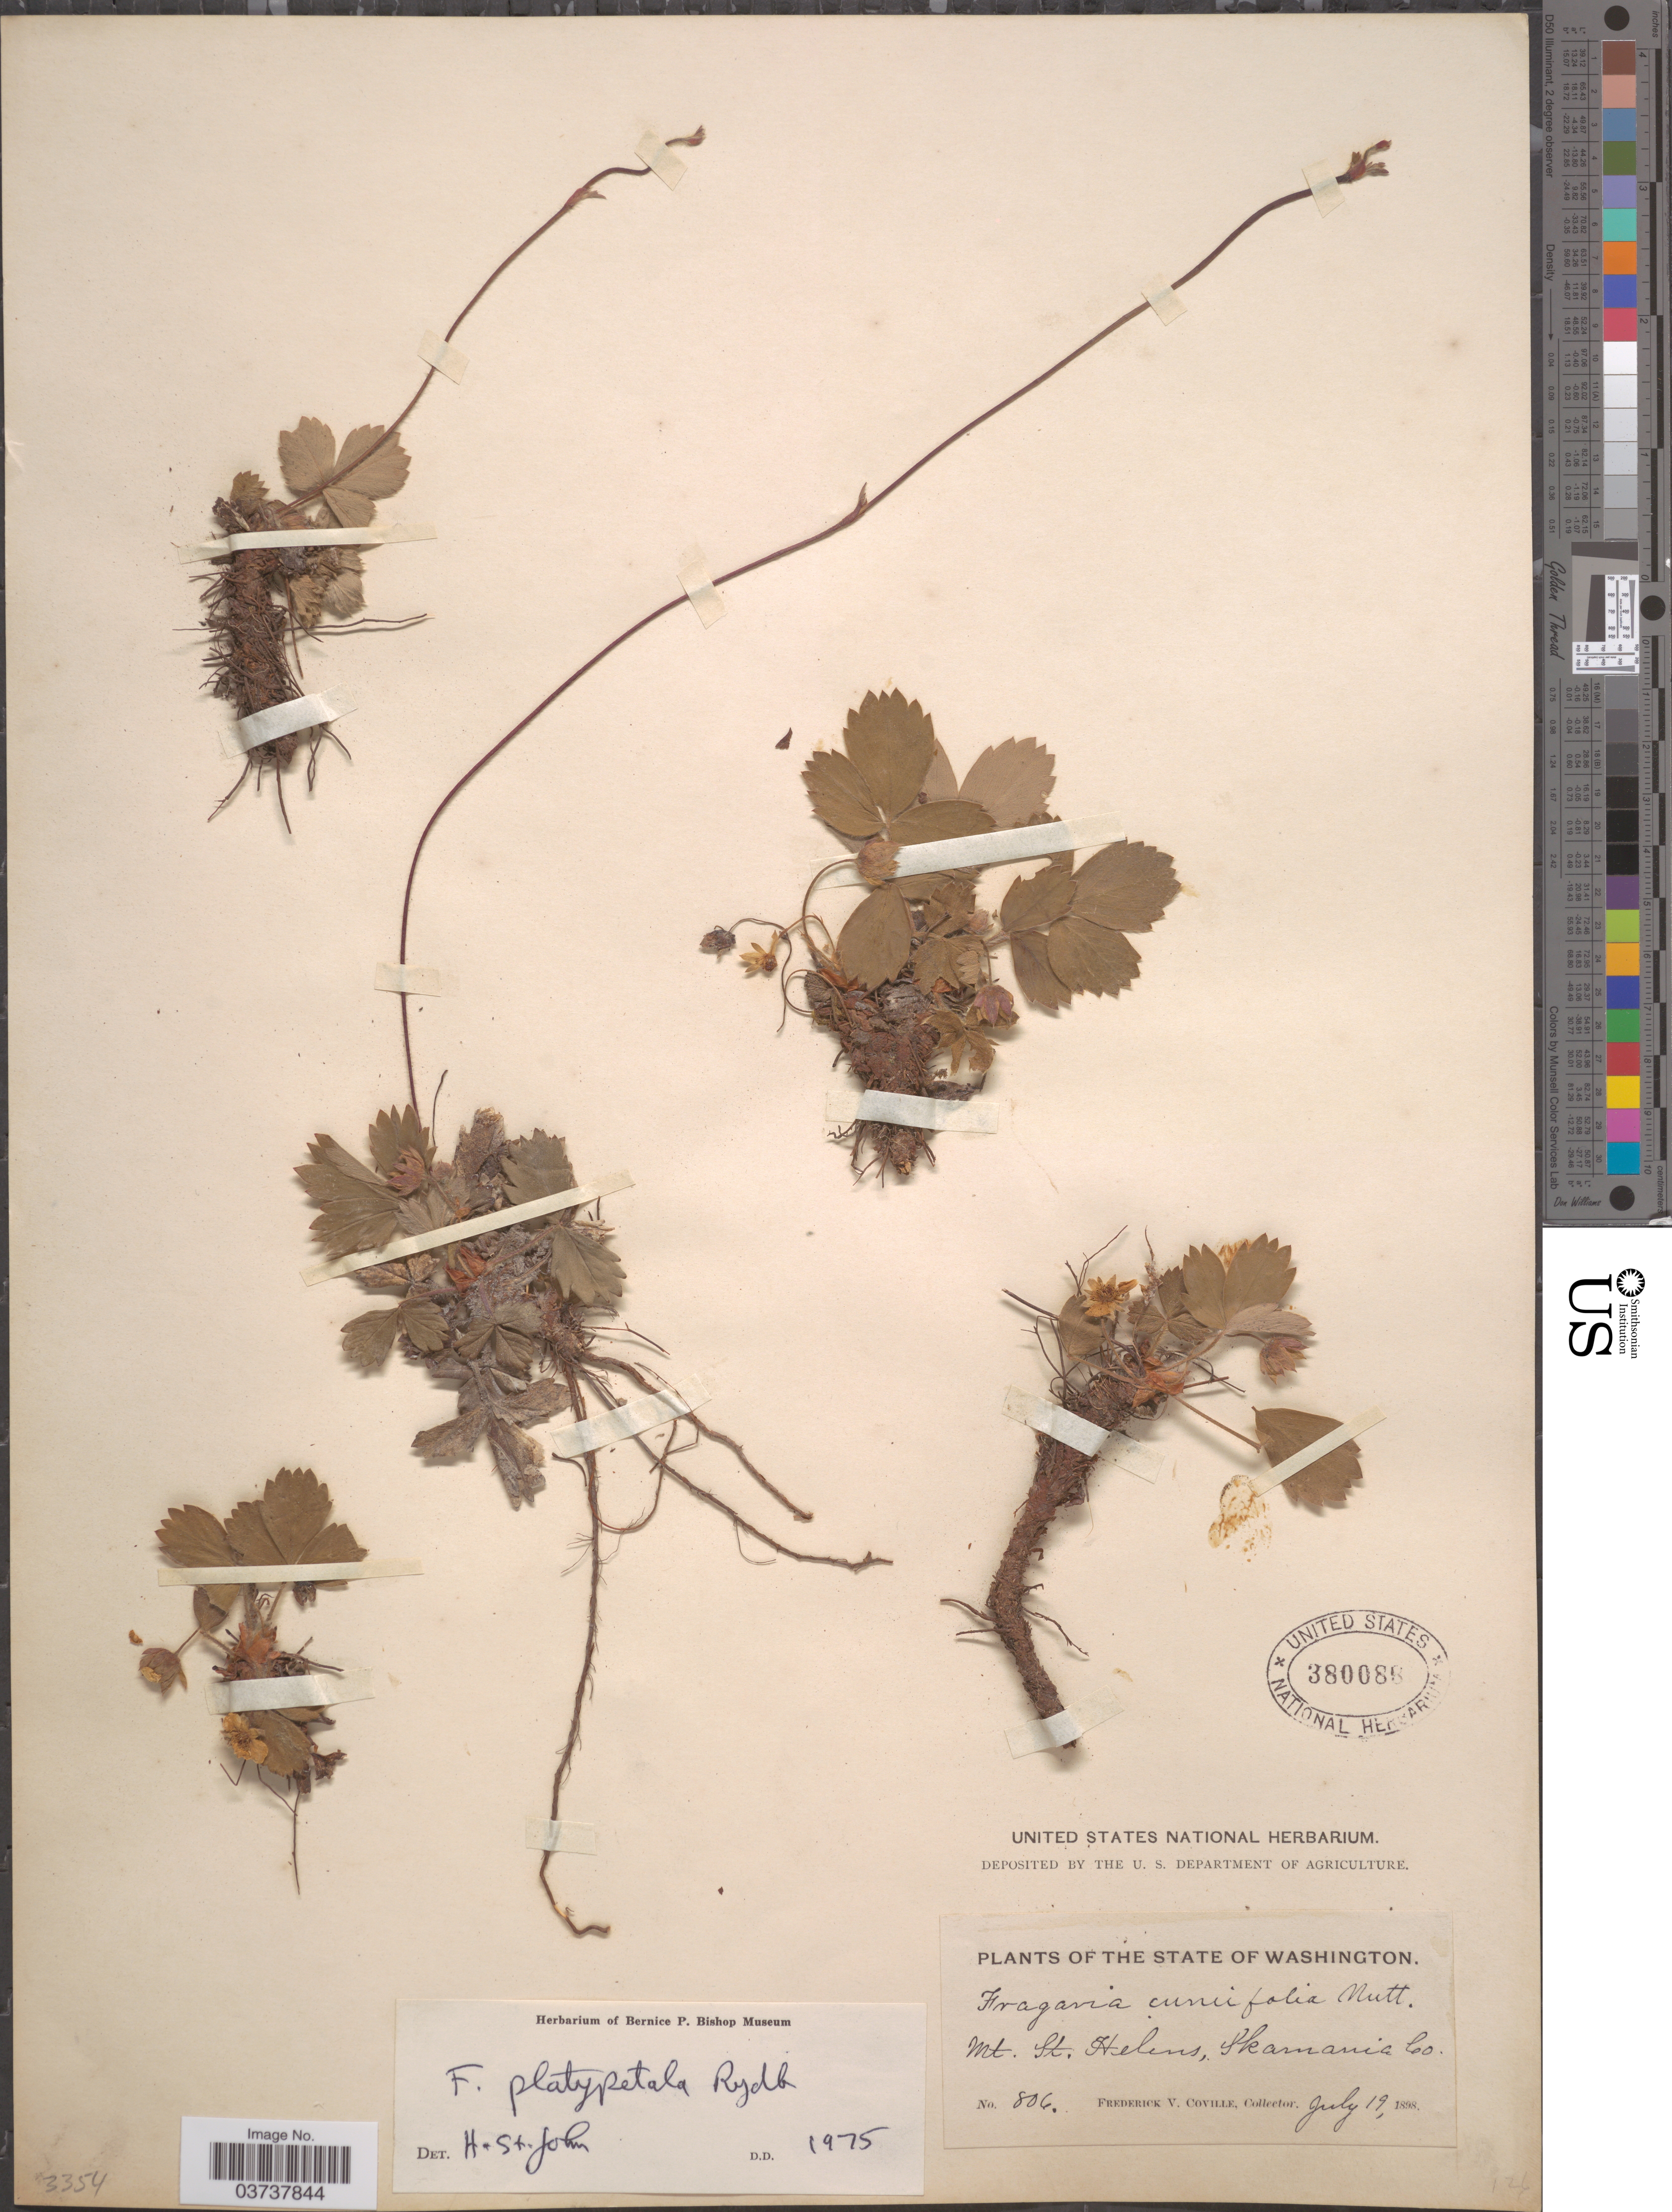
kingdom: Plantae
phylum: Tracheophyta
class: Magnoliopsida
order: Rosales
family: Rosaceae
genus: Fragaria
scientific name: Fragaria virginiana subsp. platypetala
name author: (Rydb.) Staudt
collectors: F. V. Coville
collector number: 806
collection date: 1898-07-19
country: United States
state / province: Washington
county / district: Skamania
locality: Mt. St. Helens, Skamania Co.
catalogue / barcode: US 380088